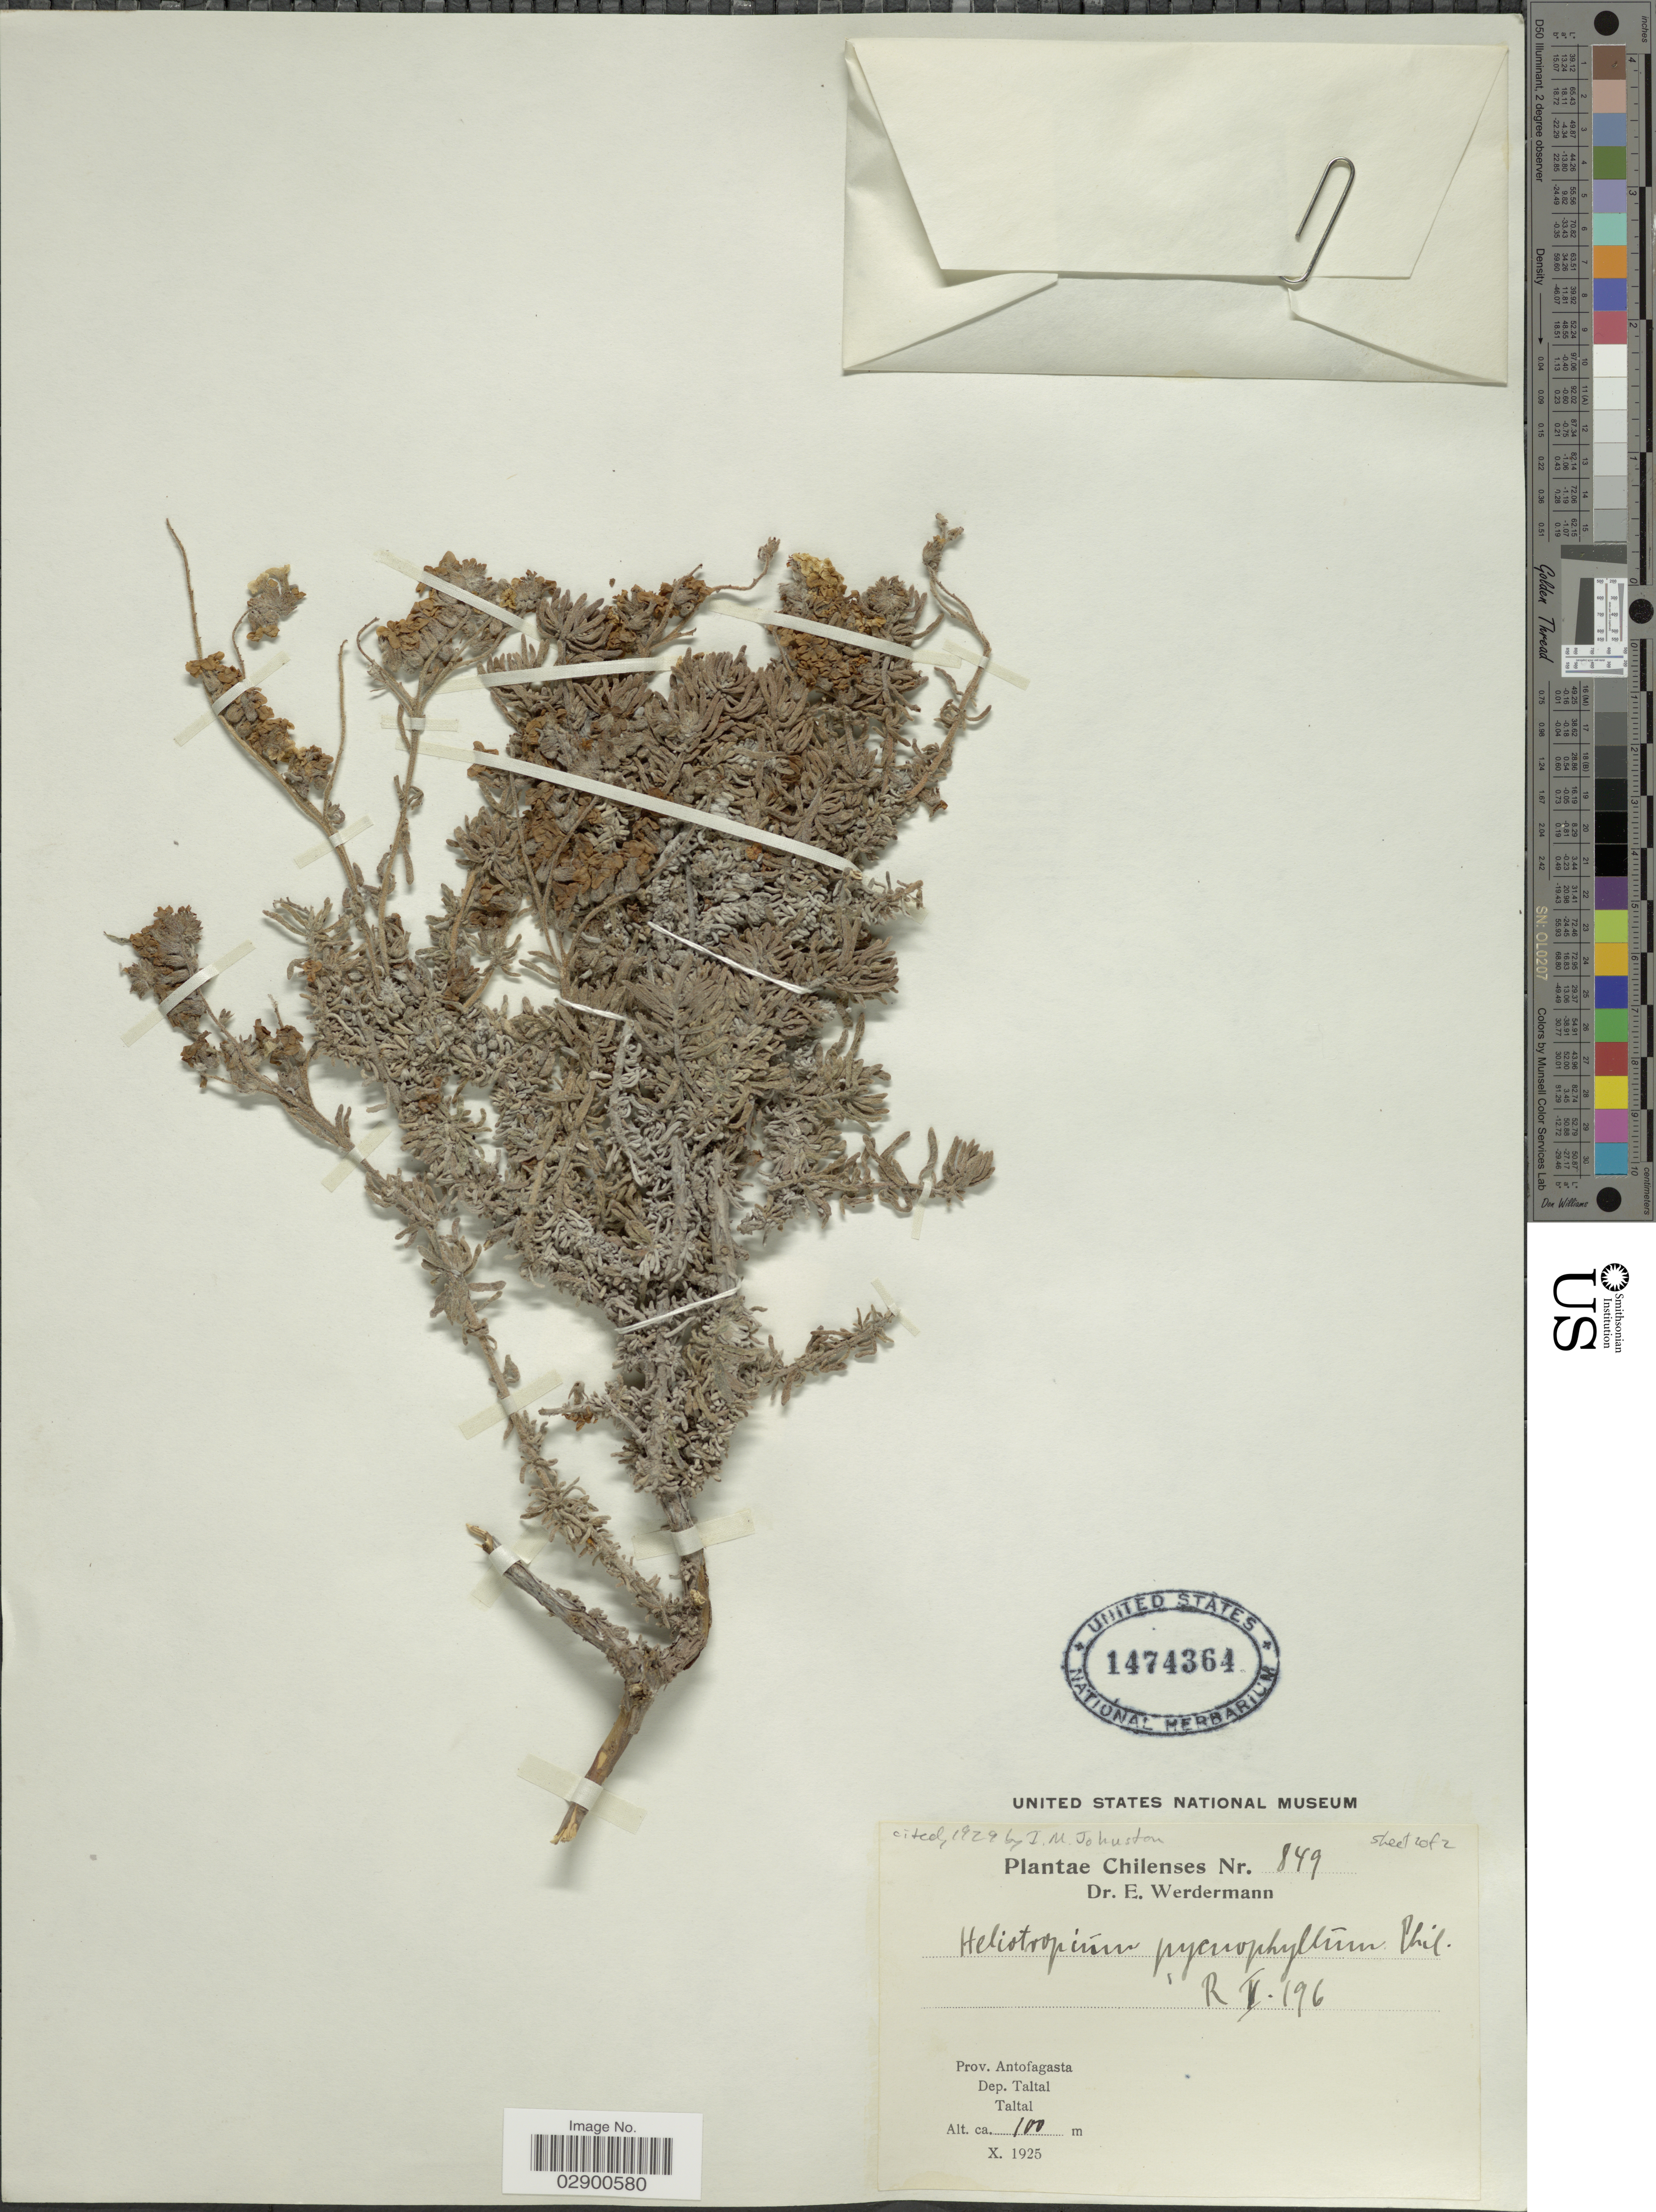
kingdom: Plantae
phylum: Tracheophyta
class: Magnoliopsida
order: Boraginales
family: Heliotropiaceae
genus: Heliotropium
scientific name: Heliotropium pycnophyllum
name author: Phil.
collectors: E. Werdermann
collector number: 849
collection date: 1925-10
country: Chile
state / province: Antofagasta (II)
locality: Dept. Taltal. Taltal.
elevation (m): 100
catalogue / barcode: US 1474364